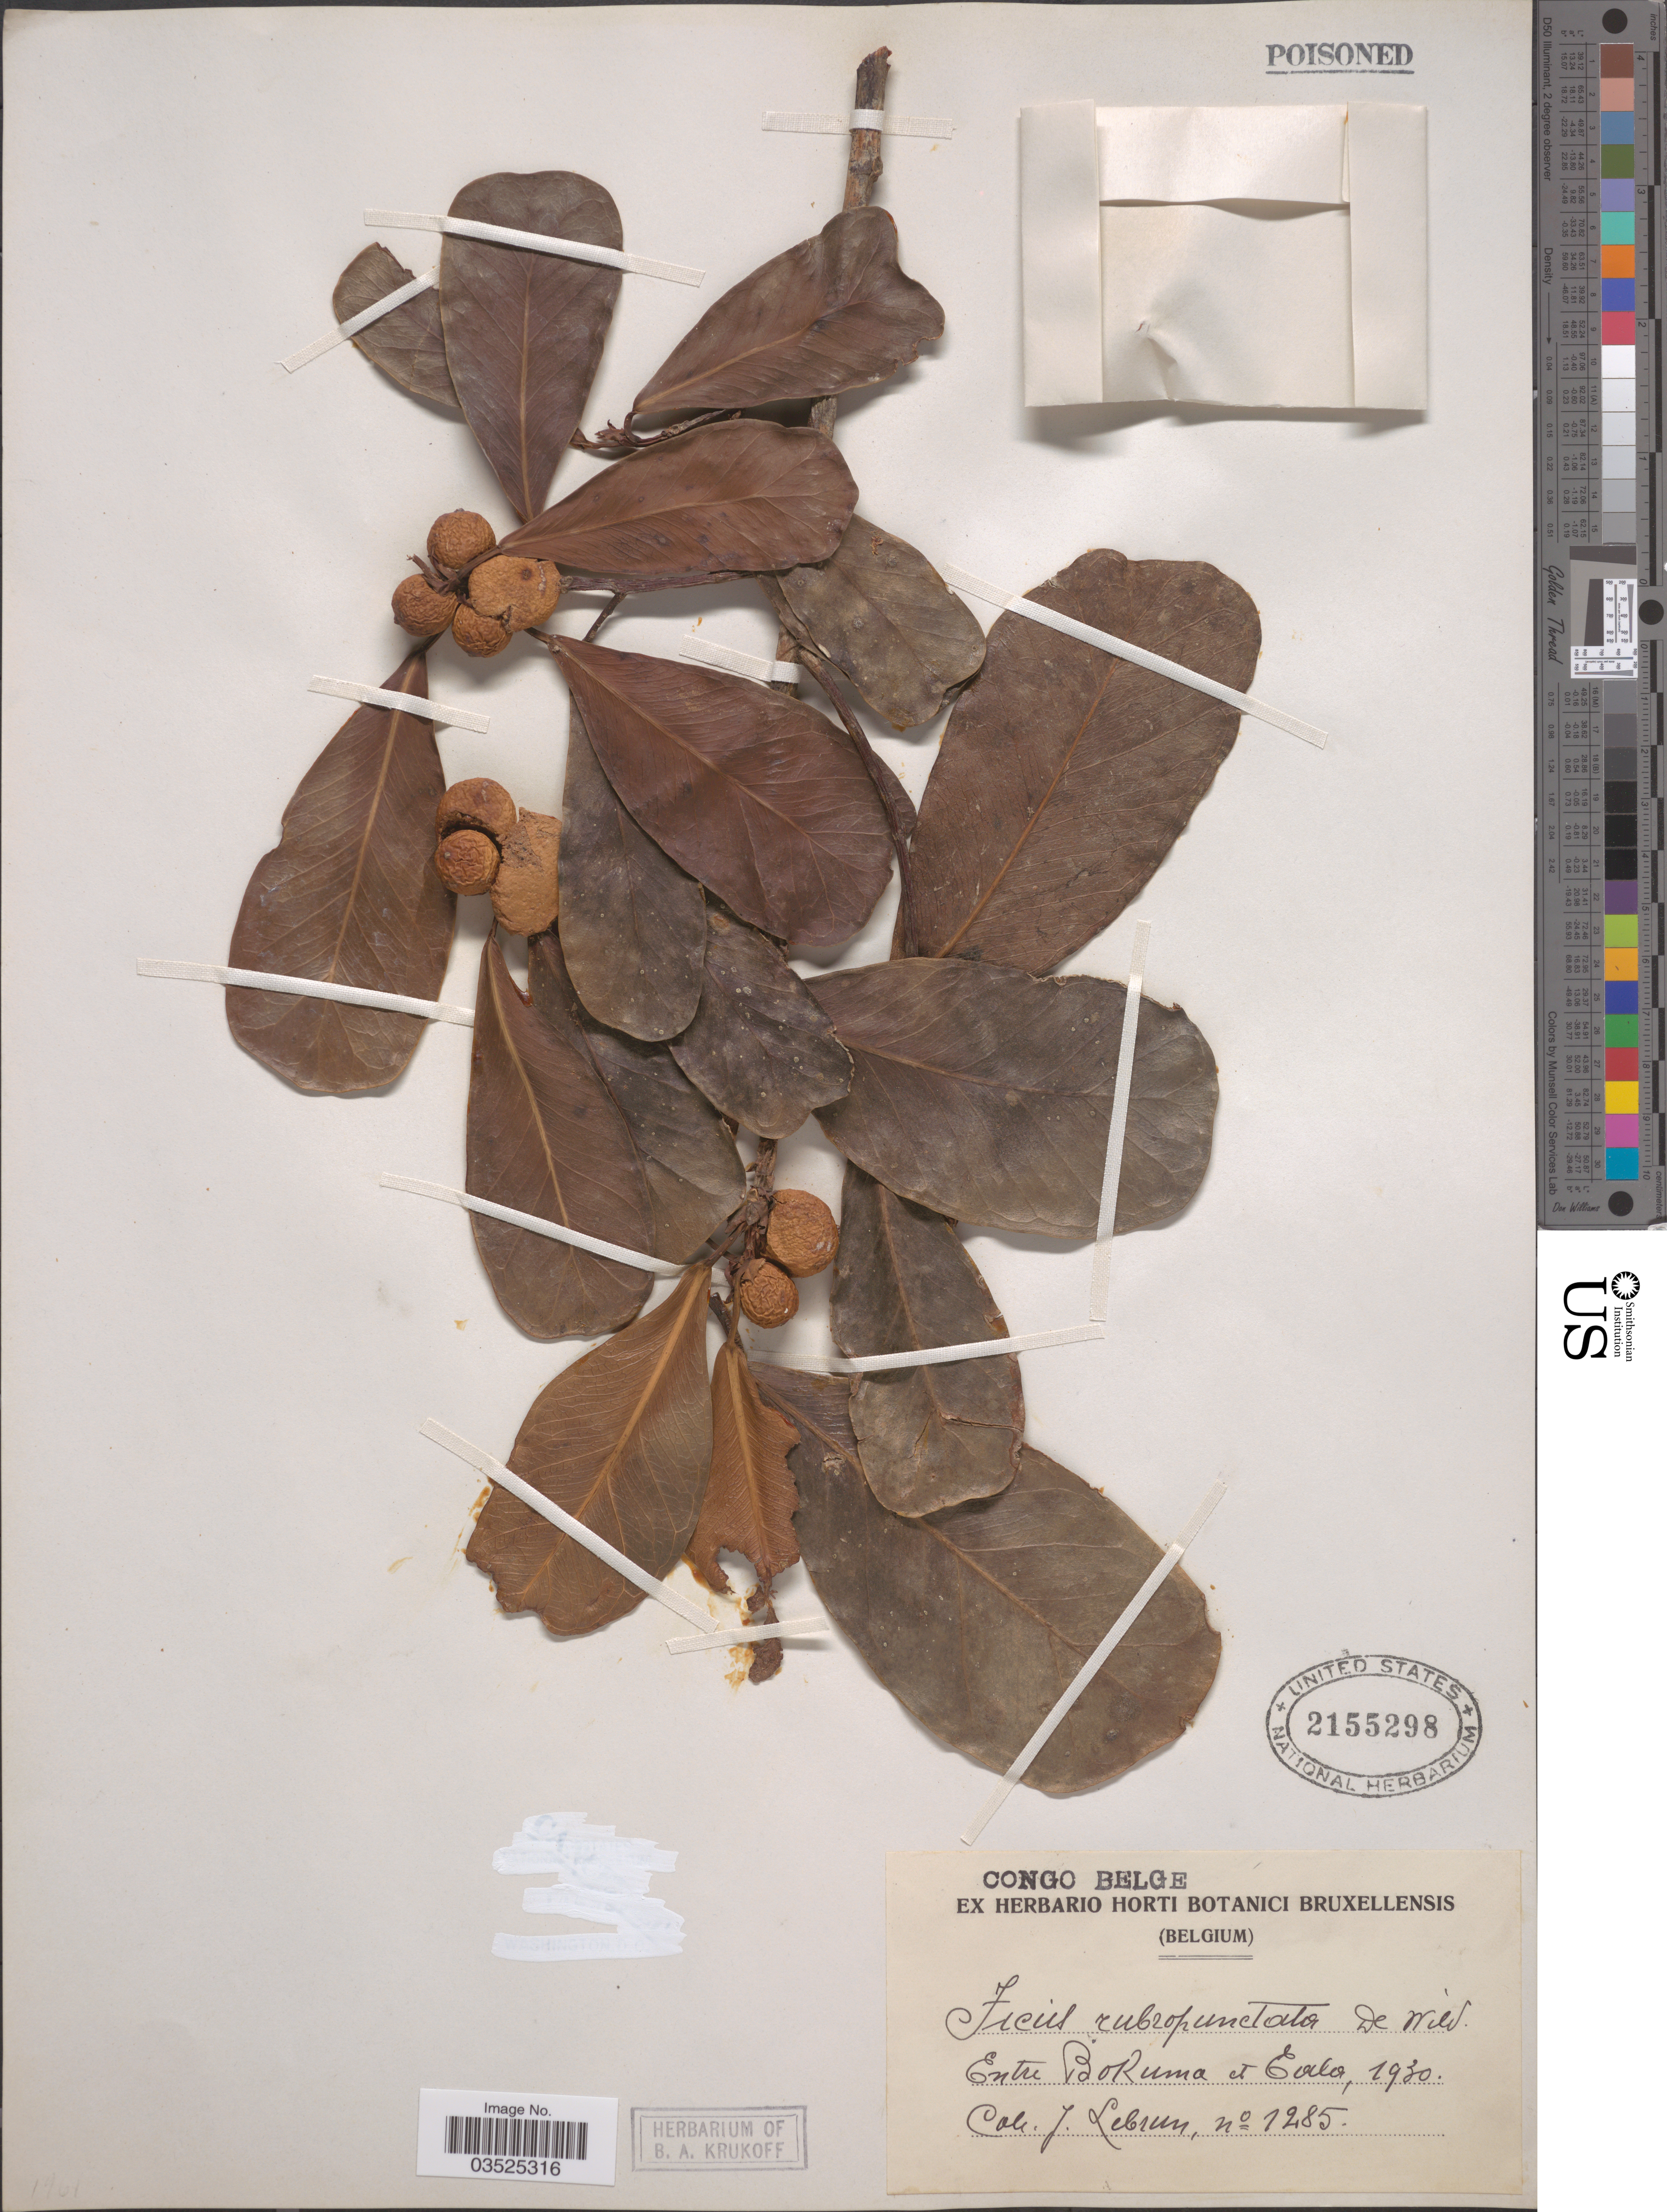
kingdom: Plantae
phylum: Tracheophyta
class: Magnoliopsida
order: Rosales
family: Moraceae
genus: Ficus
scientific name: Ficus rubropunctata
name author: De Wild.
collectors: J. A. Lebrun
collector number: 1285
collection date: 1930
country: Congo, Democratic Republic of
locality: Congo Belge. Entre Bokuma et Eala.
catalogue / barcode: US 2155298